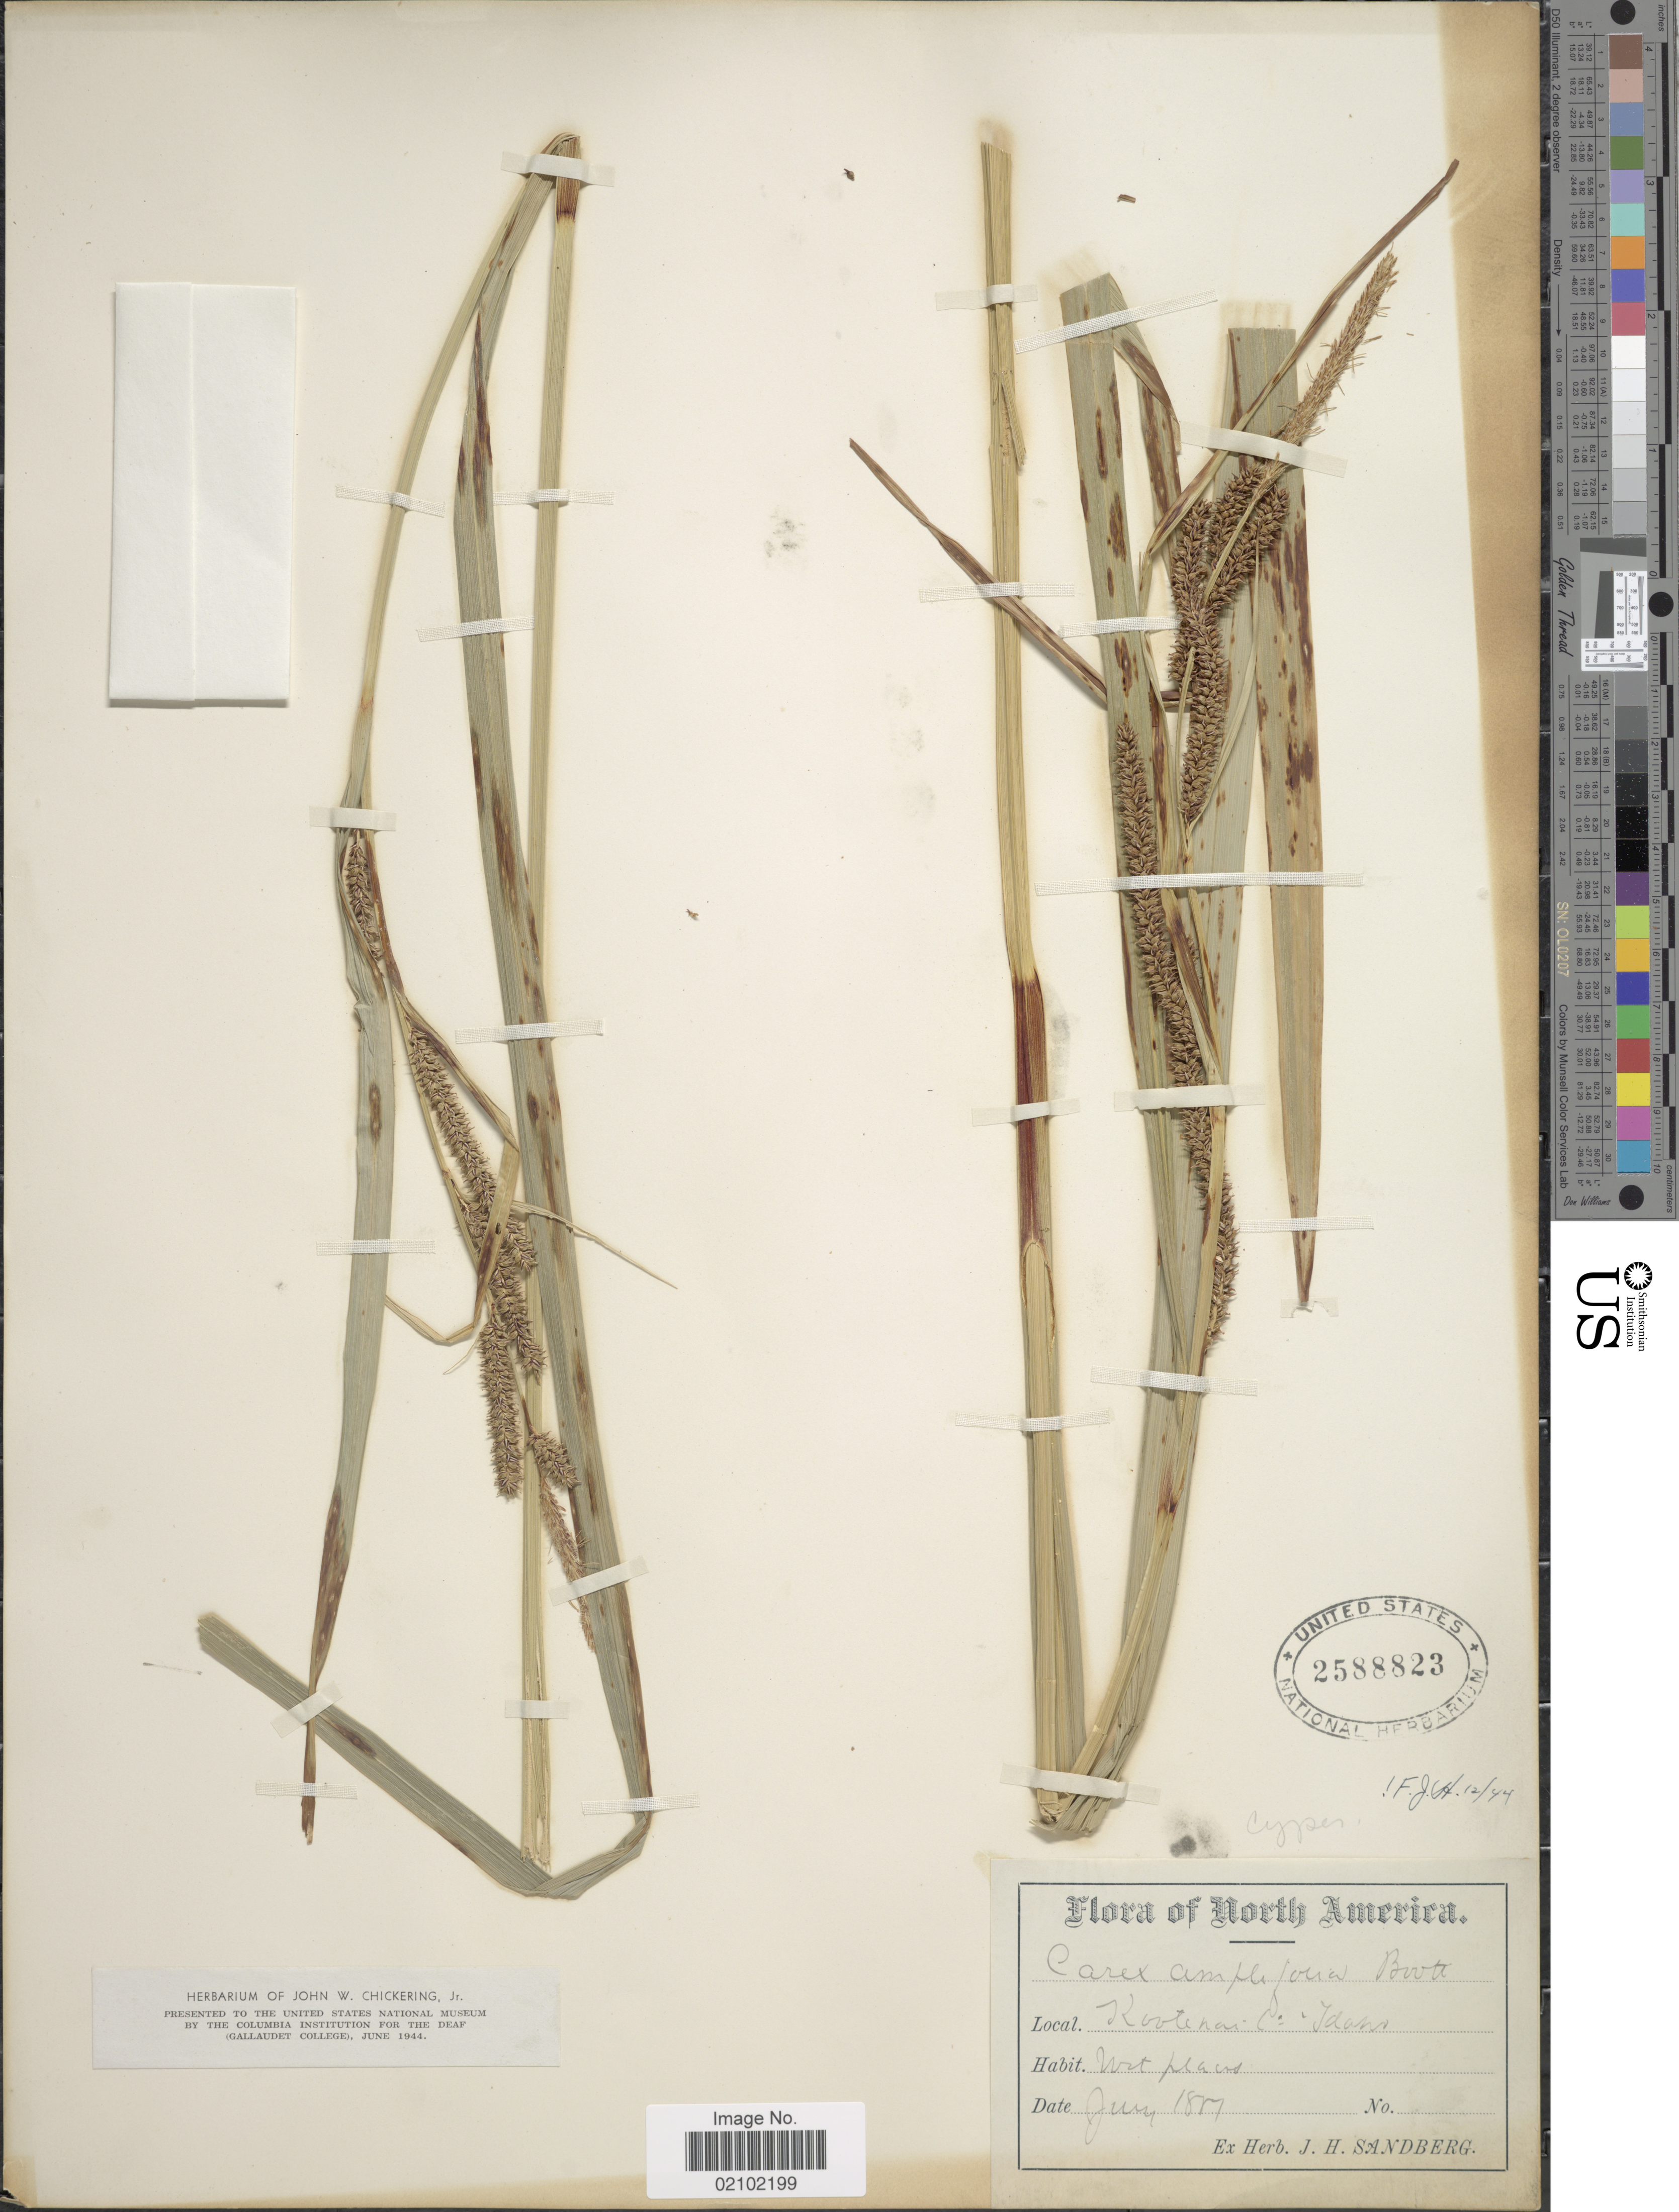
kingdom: Plantae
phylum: Tracheophyta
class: Liliopsida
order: Poales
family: Cyperaceae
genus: Carex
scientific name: Carex amplifolia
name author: Boott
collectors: ex. herb. J. H. Sandberg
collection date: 1887-07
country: United States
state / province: Idaho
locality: Kootenai Co.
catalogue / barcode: US 2588823